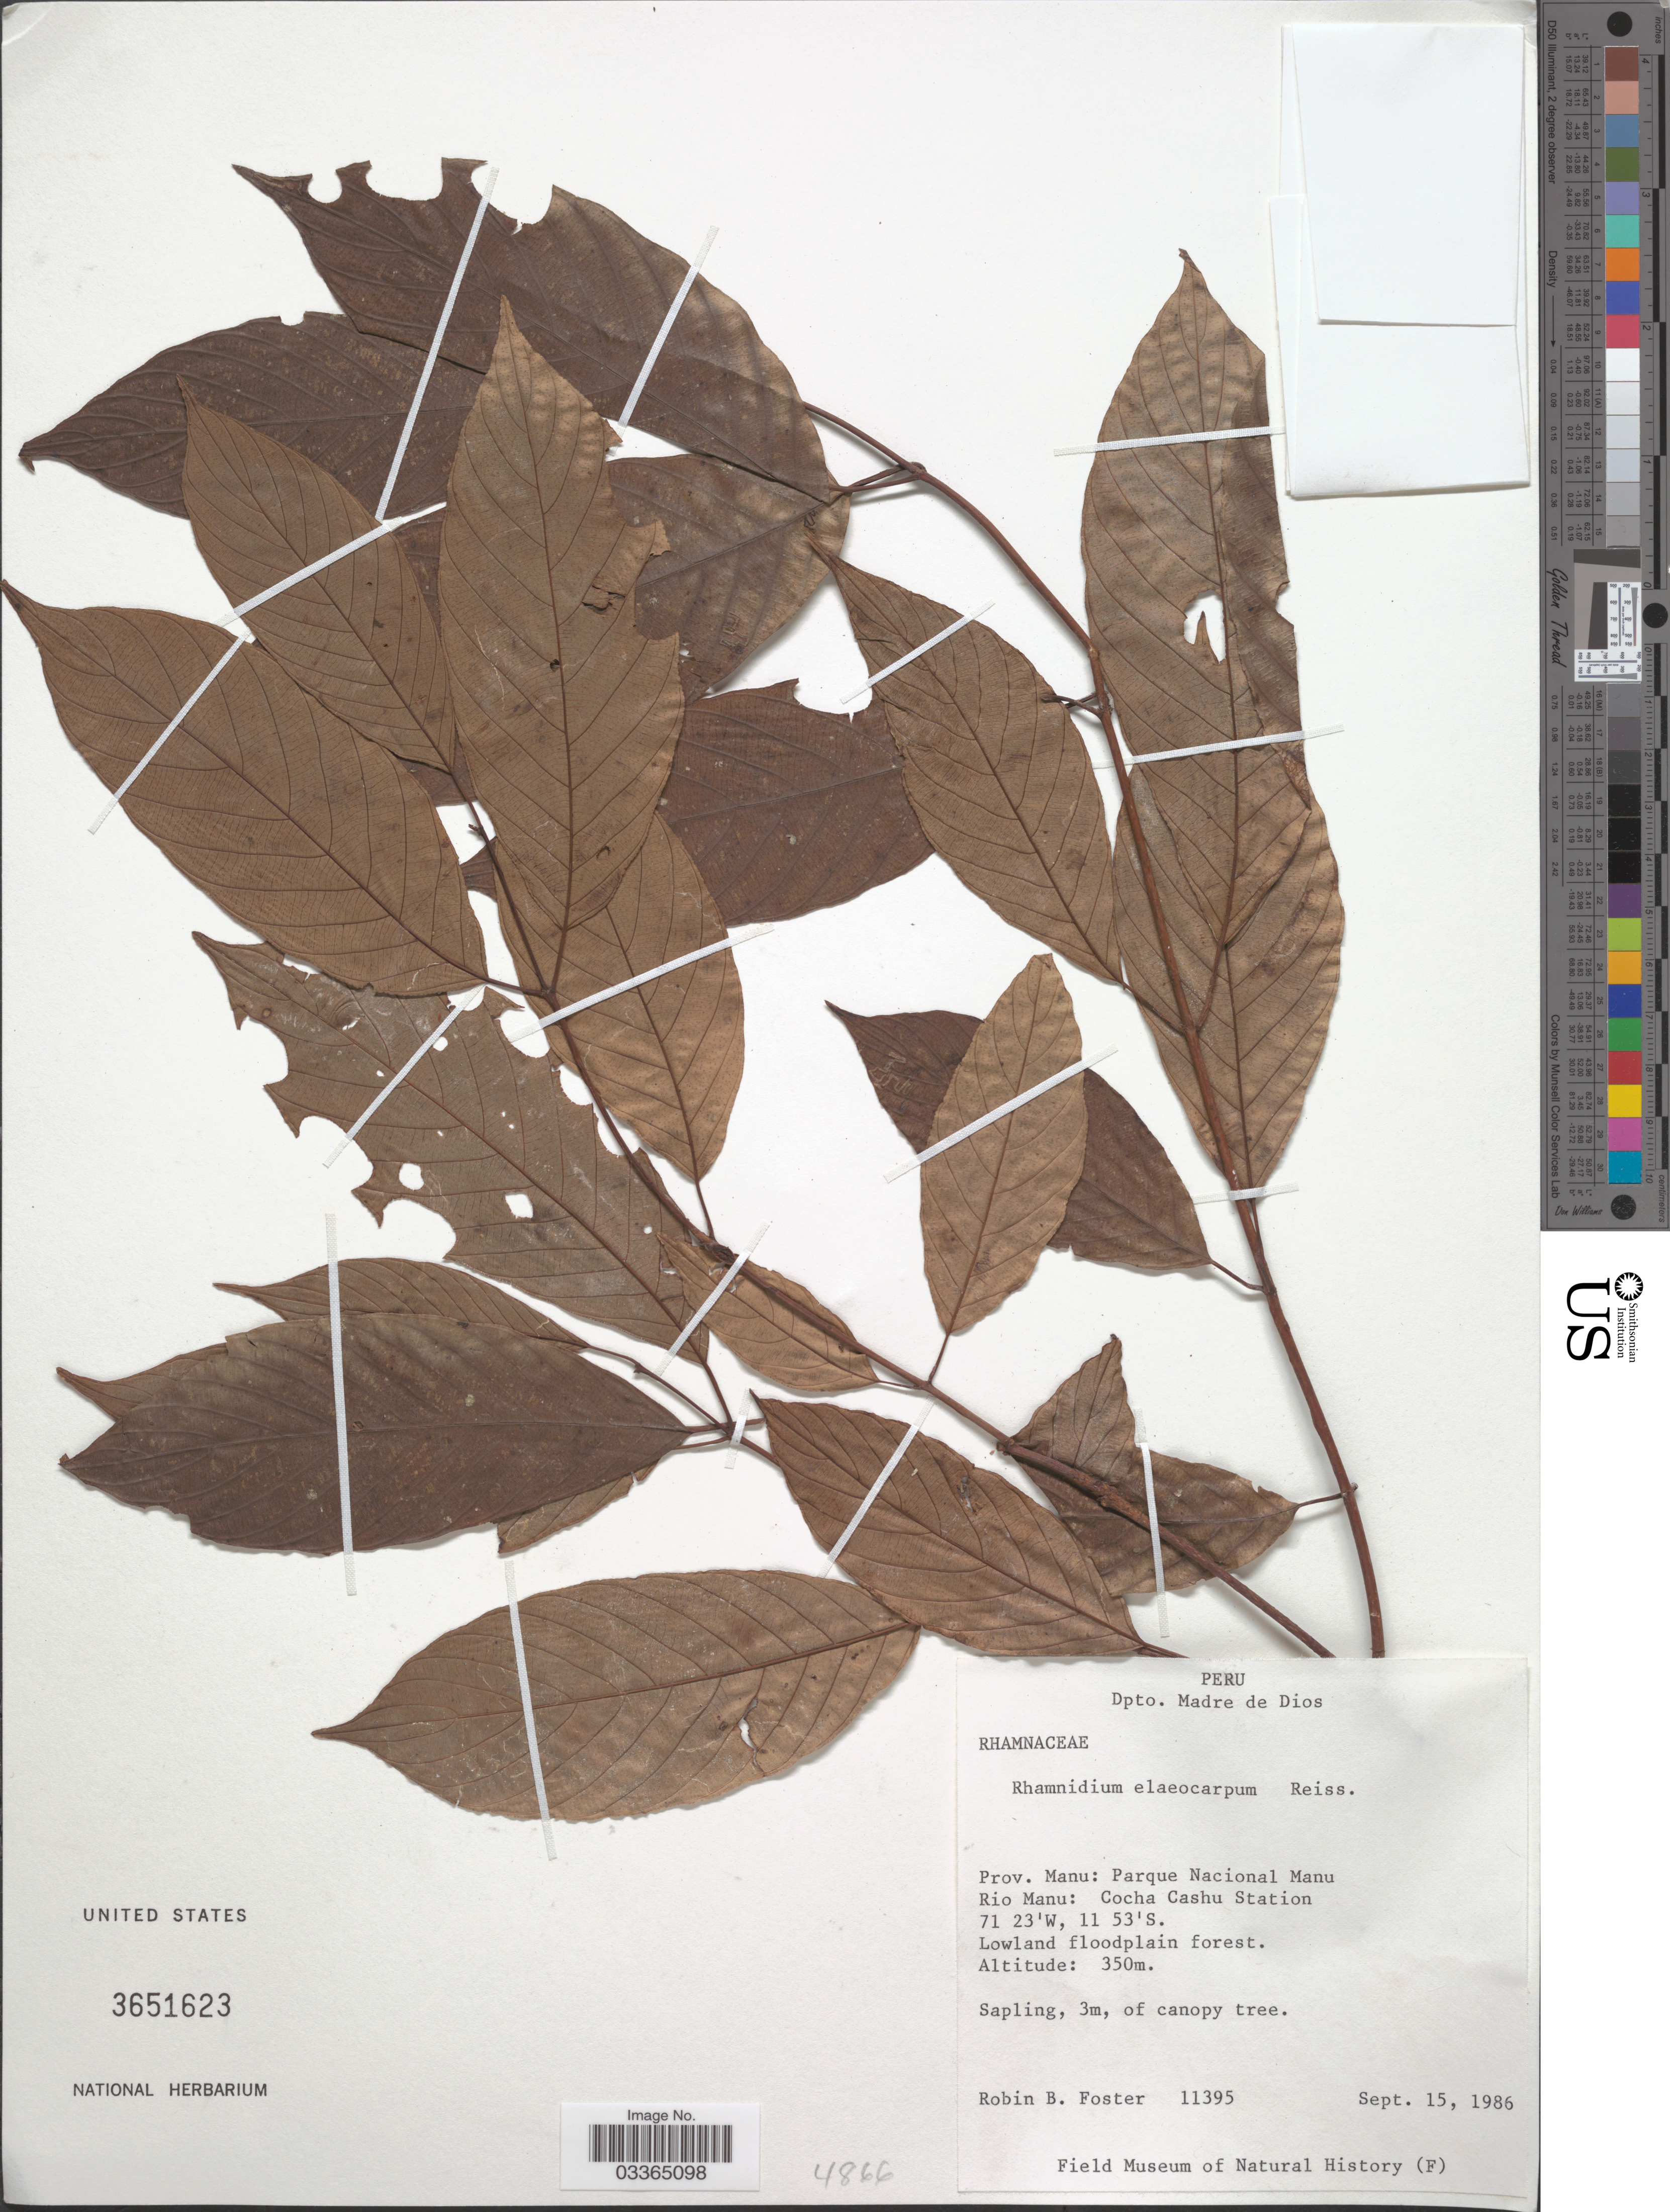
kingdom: Plantae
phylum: Tracheophyta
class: Magnoliopsida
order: Rosales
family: Rhamnaceae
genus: Rhamnidium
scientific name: Rhamnidium elaeocarpum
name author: Reissek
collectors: R. B. Foster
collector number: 11395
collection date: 1986-09-15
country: Peru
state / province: Madre de Dios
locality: Dpto. Madre de Dios, Prov. Manu: Parque Nacional Manu, Rio Manu: Cocha Cashu Station.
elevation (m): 350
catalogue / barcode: US 3651623